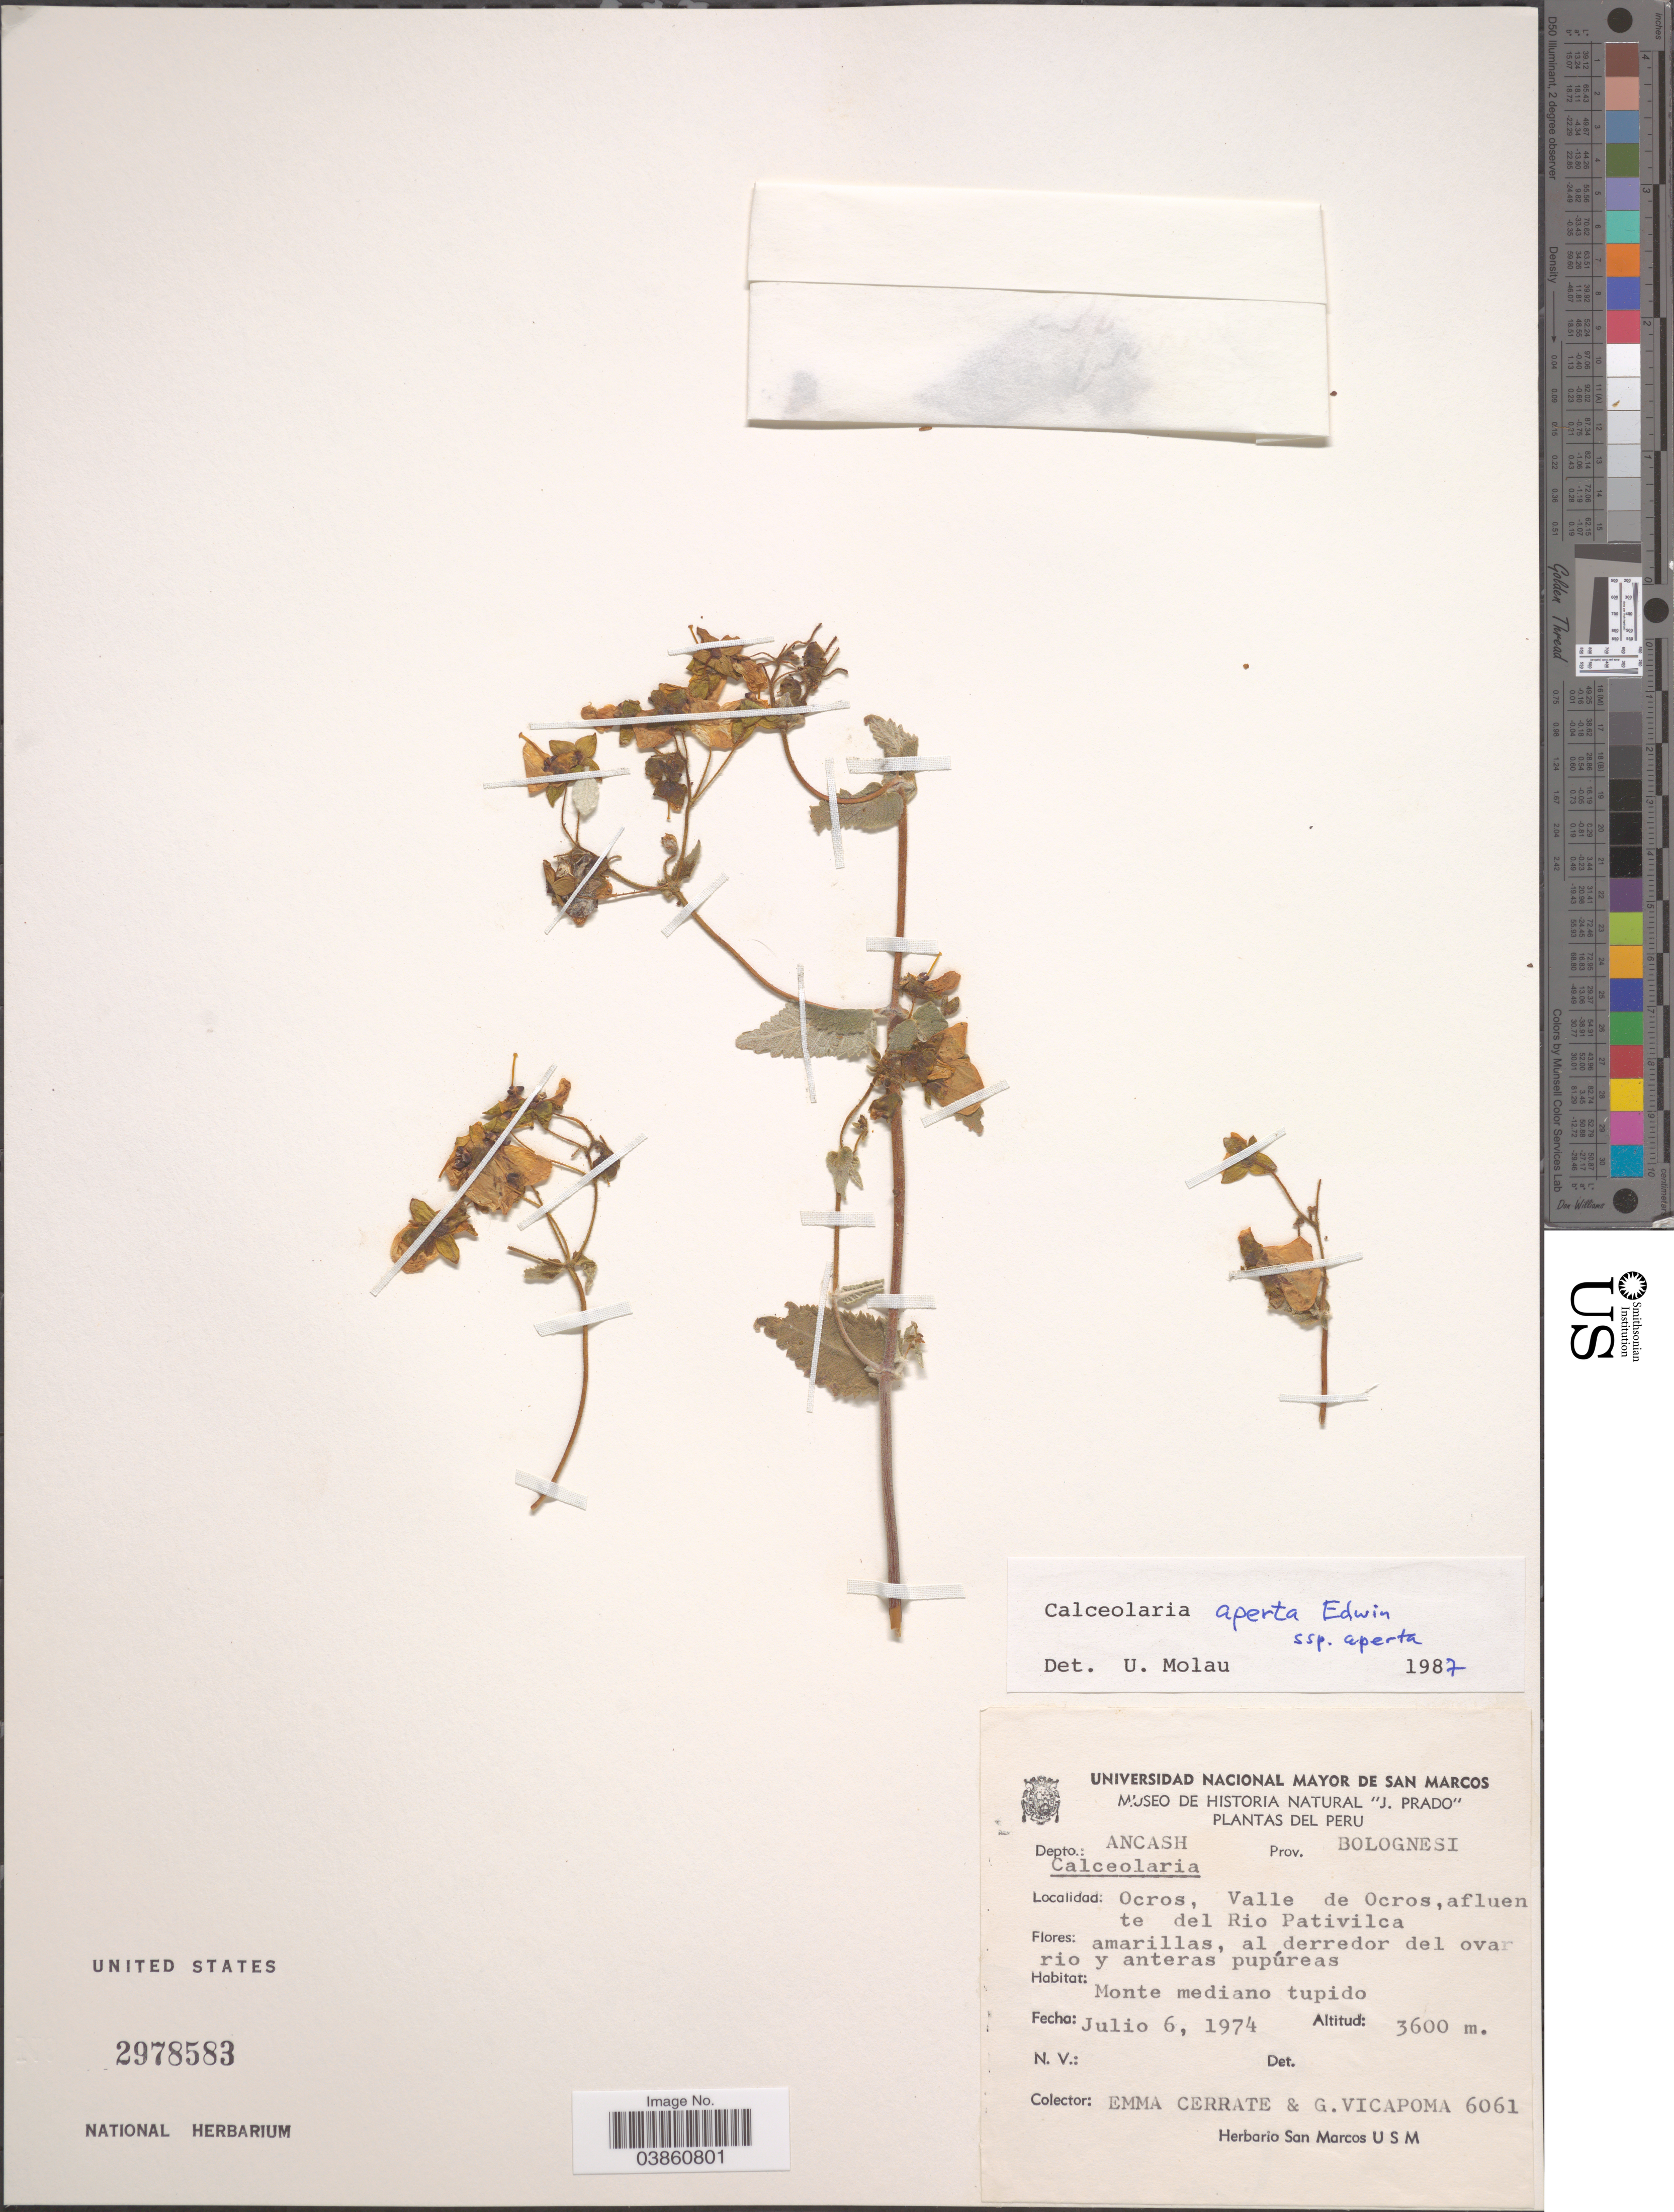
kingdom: Plantae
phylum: Tracheophyta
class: Magnoliopsida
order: Lamiales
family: Calceolariaceae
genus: Calceolaria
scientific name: Calceolaria aperta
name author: Edwin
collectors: E. Cerrate & G. Vilcapoma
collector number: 6061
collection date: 1974-07-06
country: Peru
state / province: Ancash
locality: Depto.: Ancash, Prov. Bolognesi. Ocros, Valle de Ocros, afluente del Rio Pativilca.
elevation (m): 3600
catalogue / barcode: US 2978583